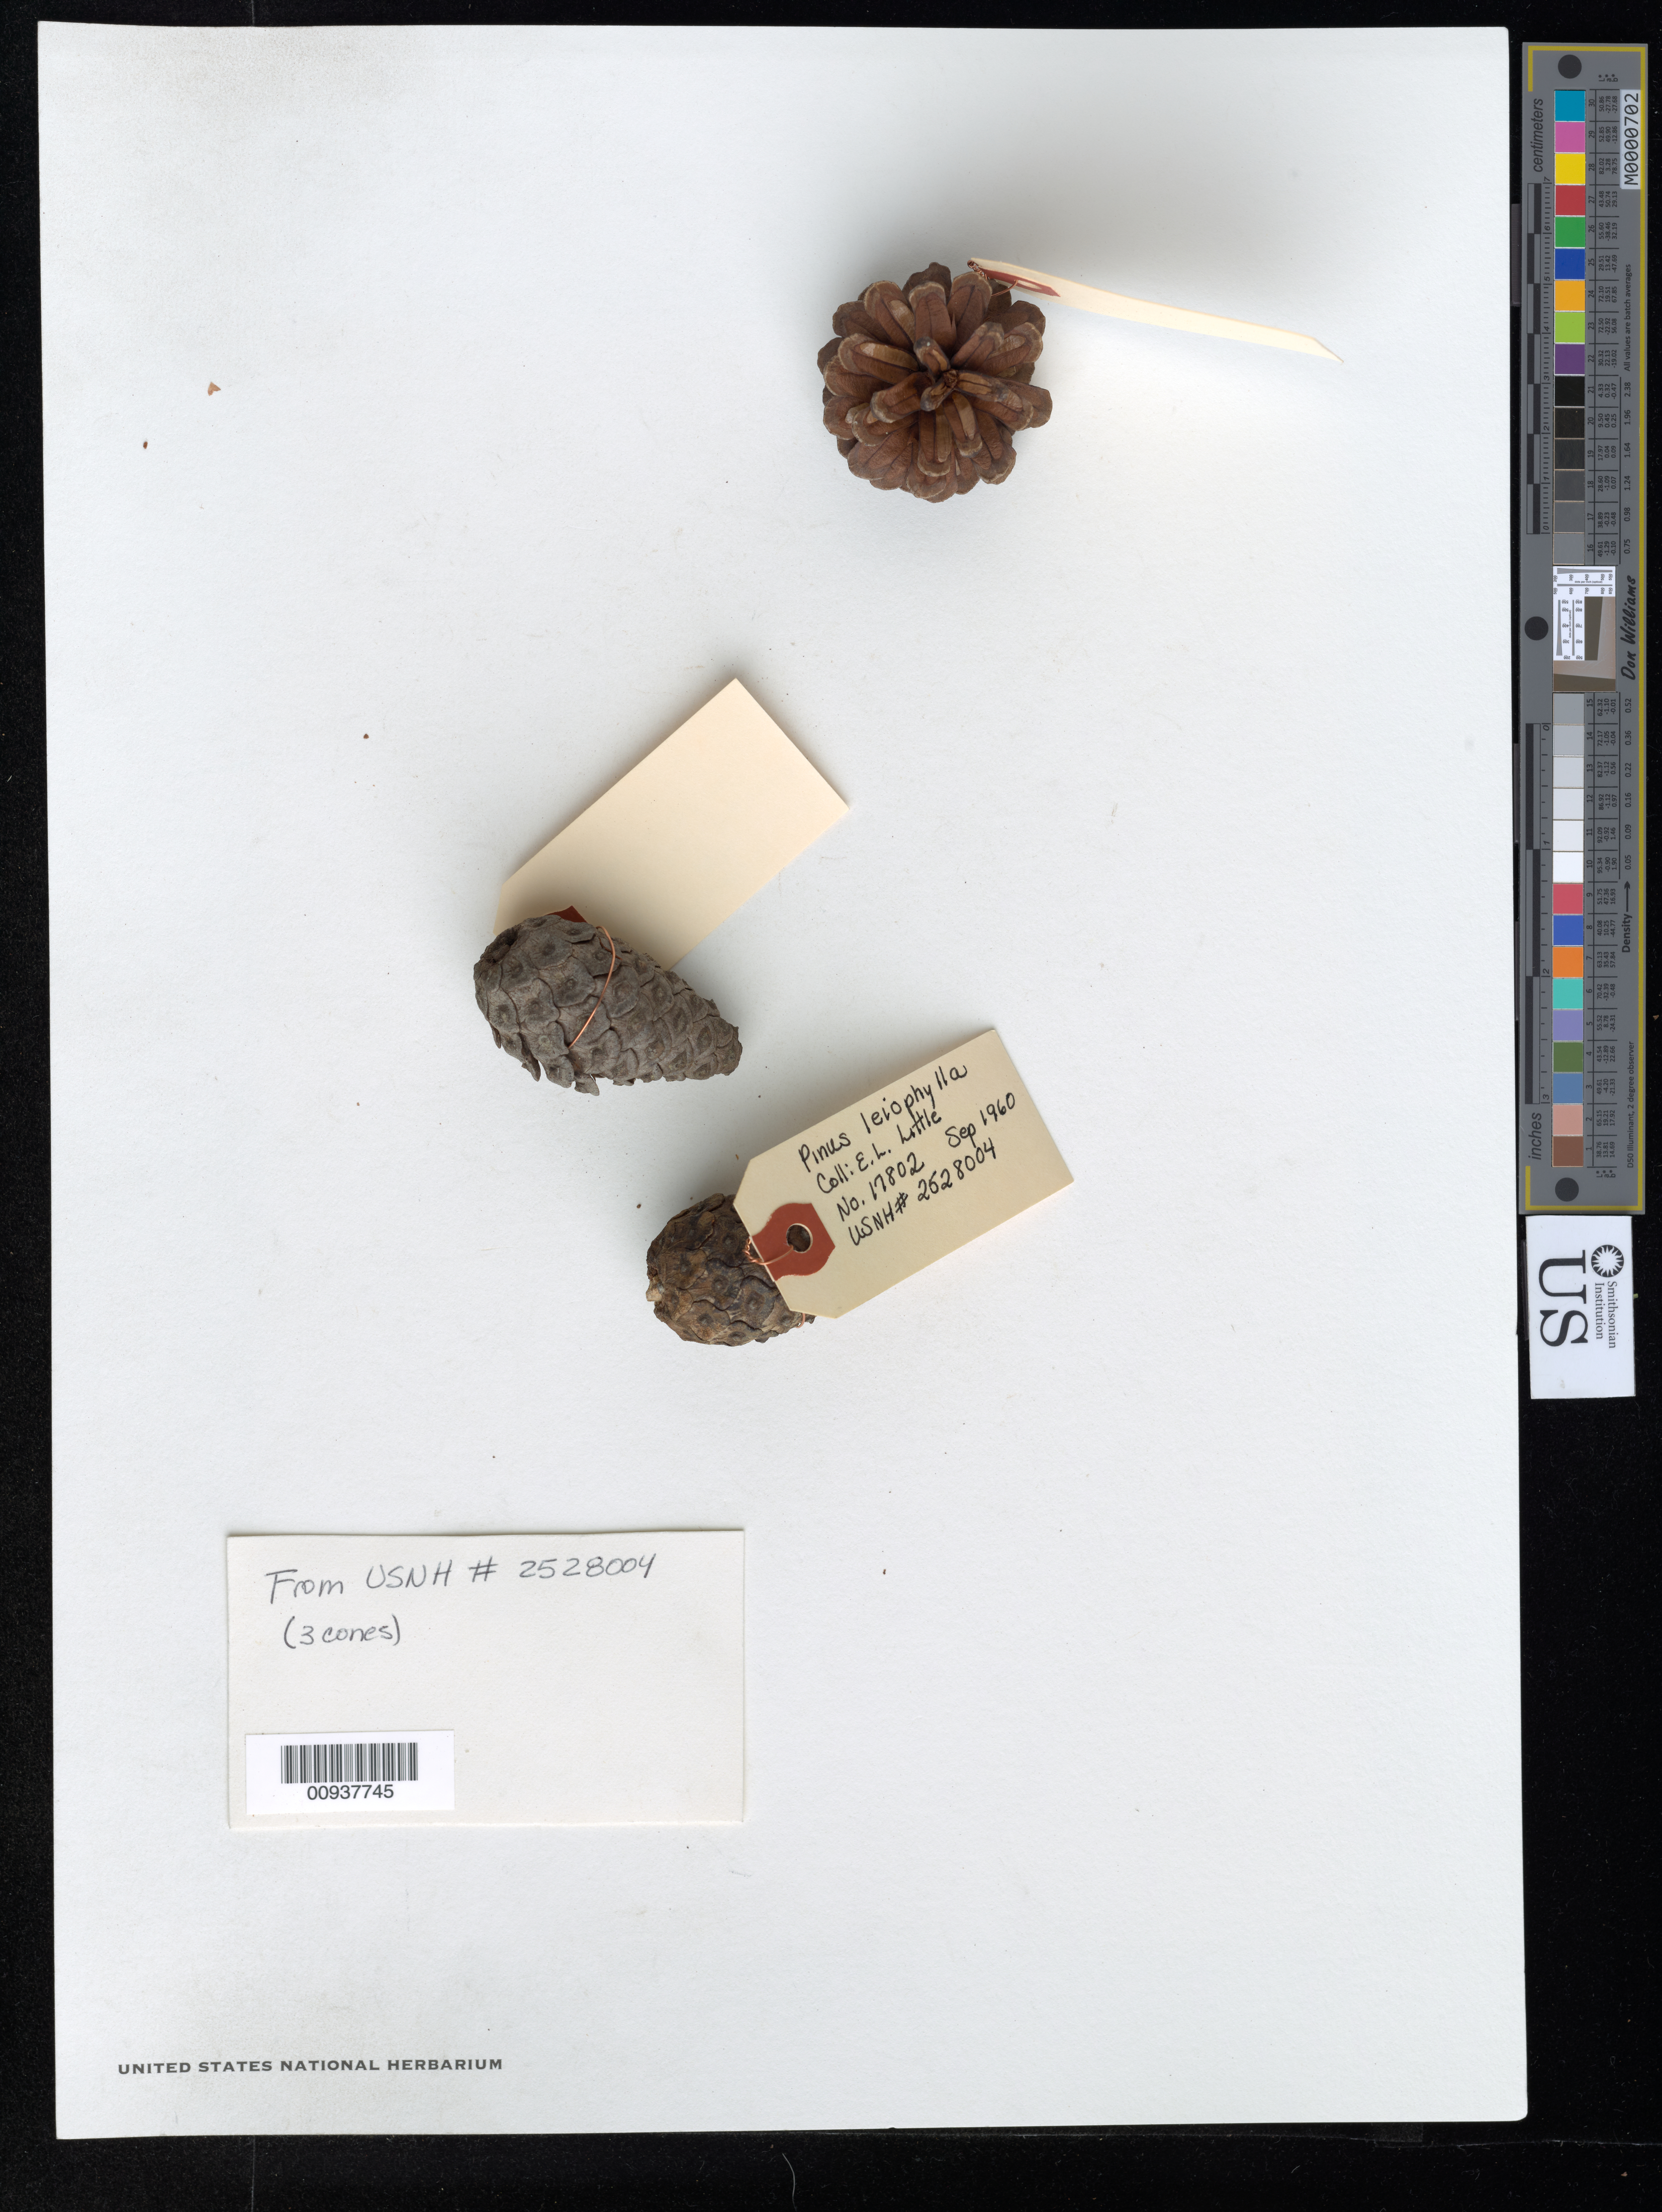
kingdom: Plantae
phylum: Tracheophyta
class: Pinopsida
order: Pinales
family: Pinaceae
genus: Pinus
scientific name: Pinus leiophylla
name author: Schiede ex Schltdl. & Cham.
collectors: E. L. Little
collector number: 17832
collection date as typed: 21 Sep 1960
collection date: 1960-09-21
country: Mexico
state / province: Michoacán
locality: Corbu Industrial, eastern Michoacán.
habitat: Pine-oak forest.